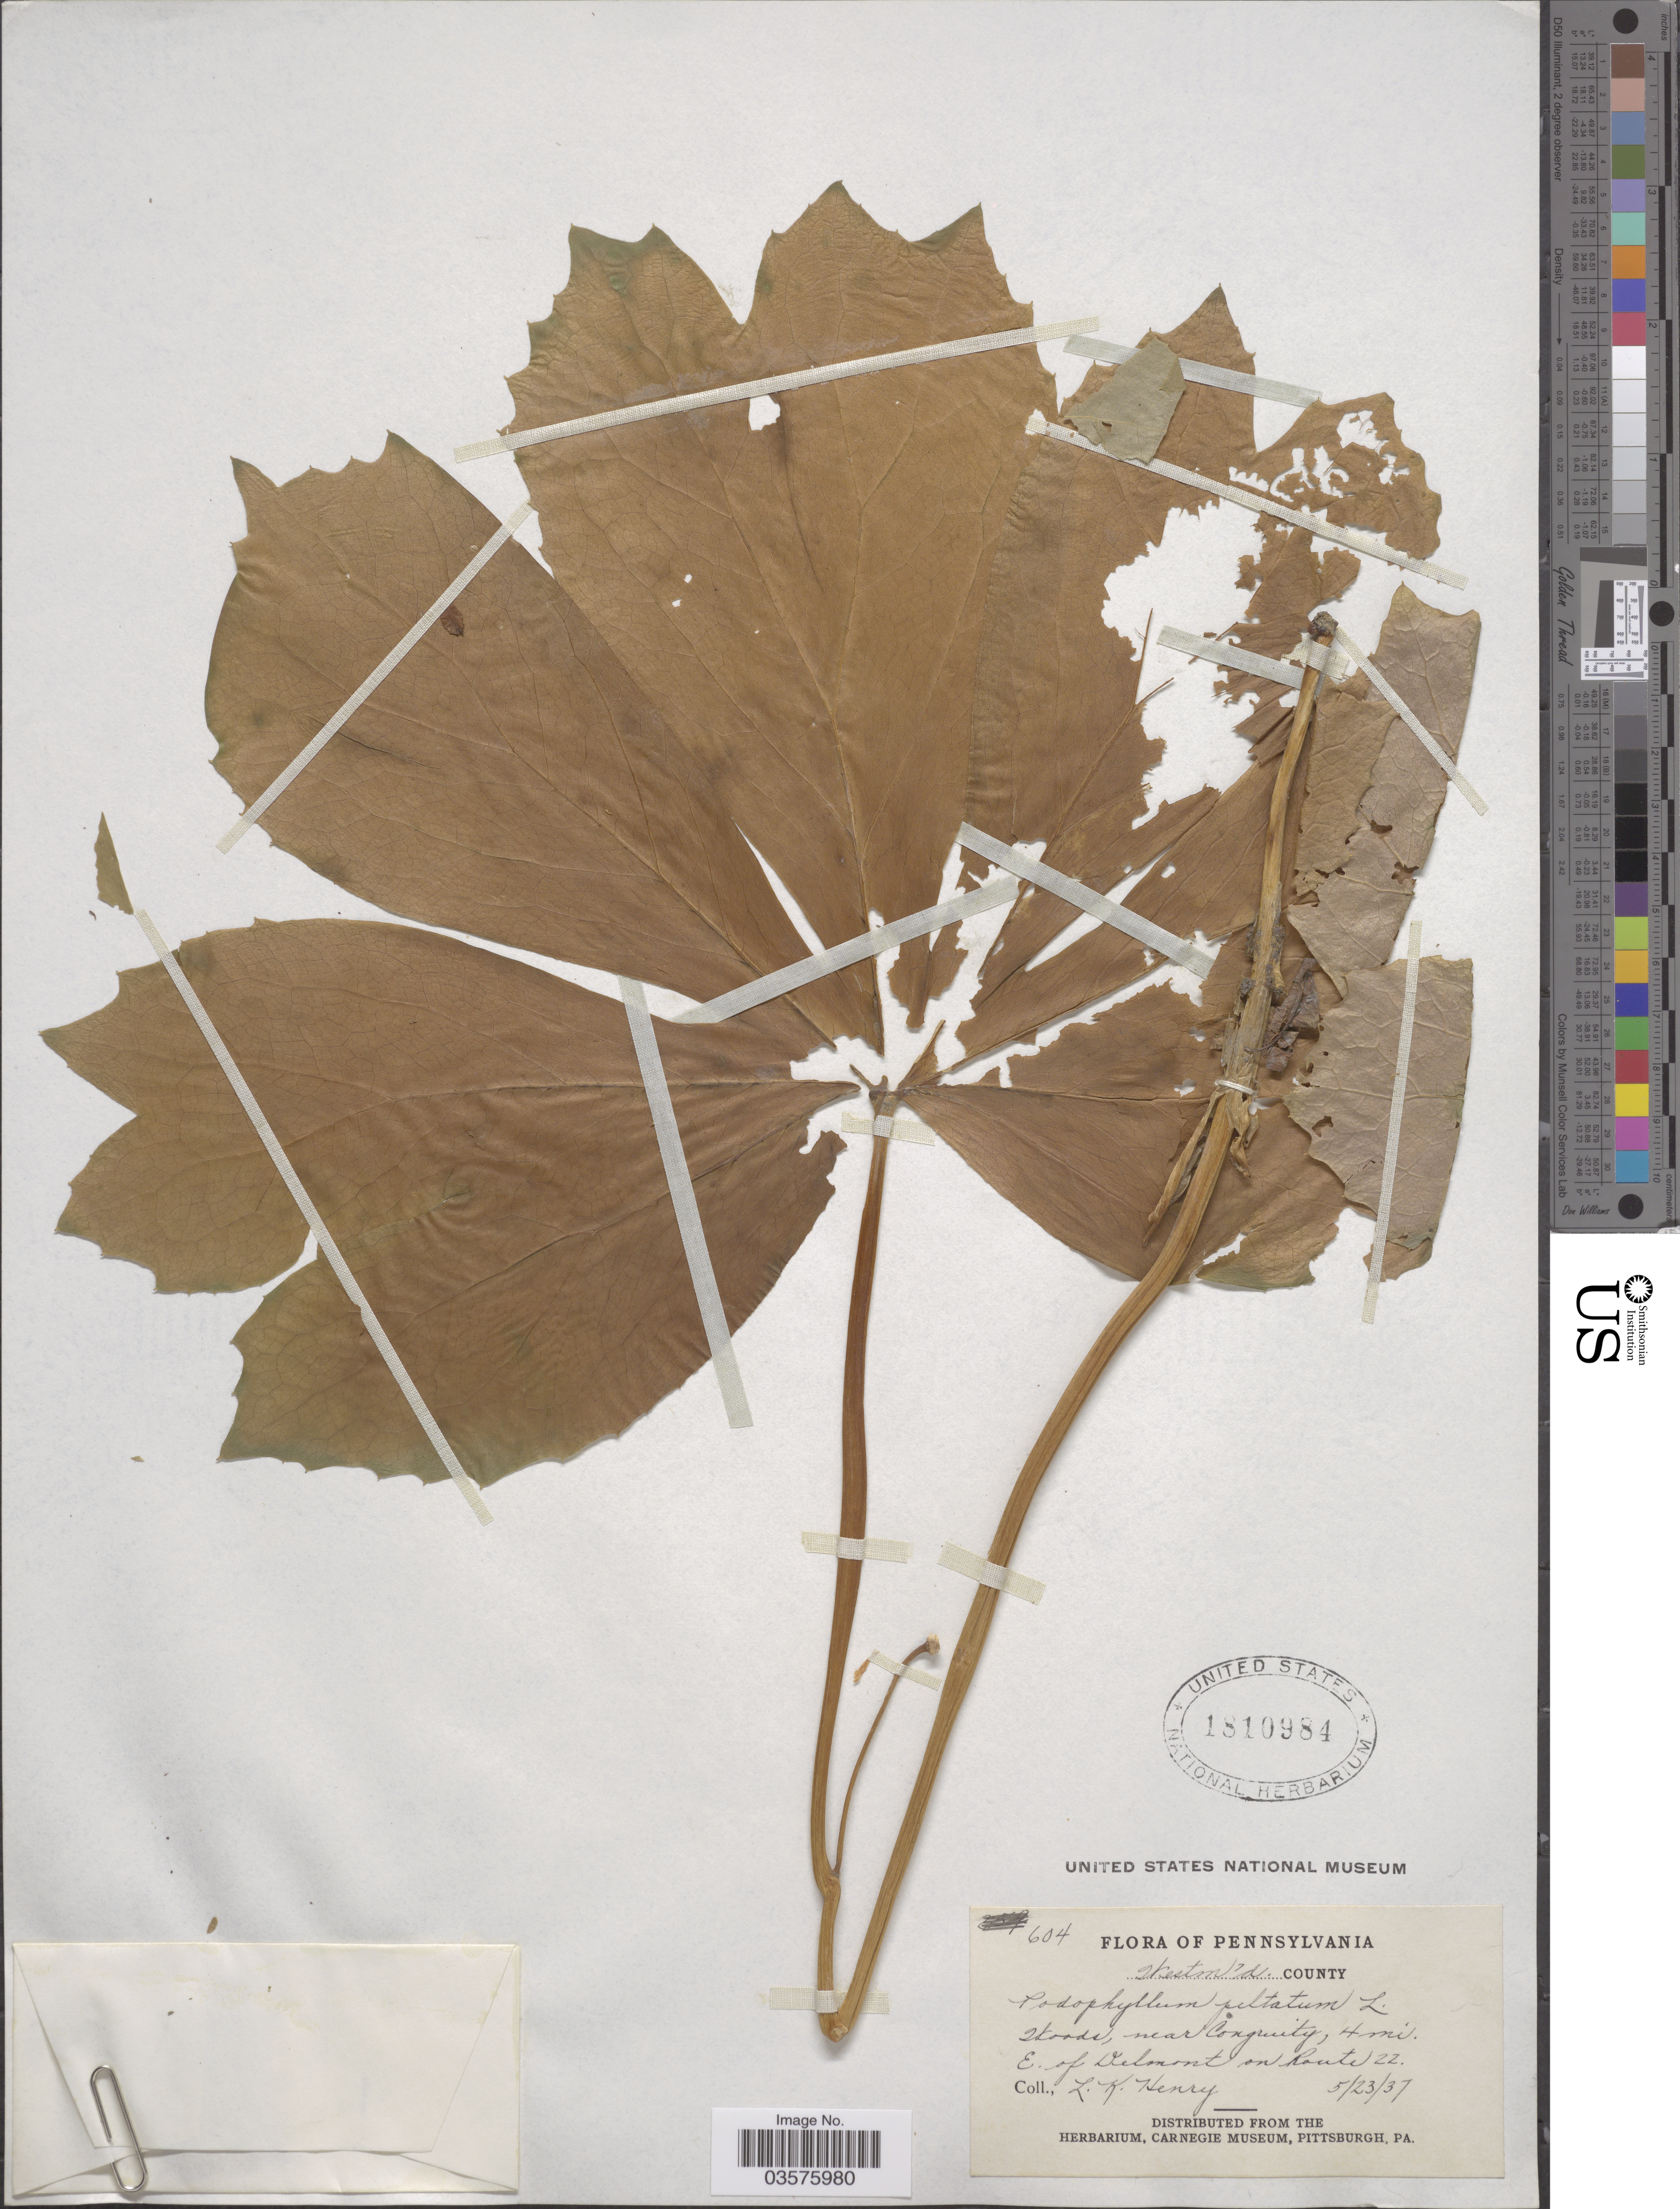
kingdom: Plantae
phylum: Tracheophyta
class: Magnoliopsida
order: Ranunculales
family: Berberidaceae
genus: Podophyllum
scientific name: Podophyllum peltatum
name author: L.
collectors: L. K. Henry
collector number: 604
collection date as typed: Transcribed d/m/y: 23/5/37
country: United States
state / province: Pennsylvania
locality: Westm'd County. Near Congruity, 4 mi. E. of Delmont on Route 22.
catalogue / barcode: US 1810984